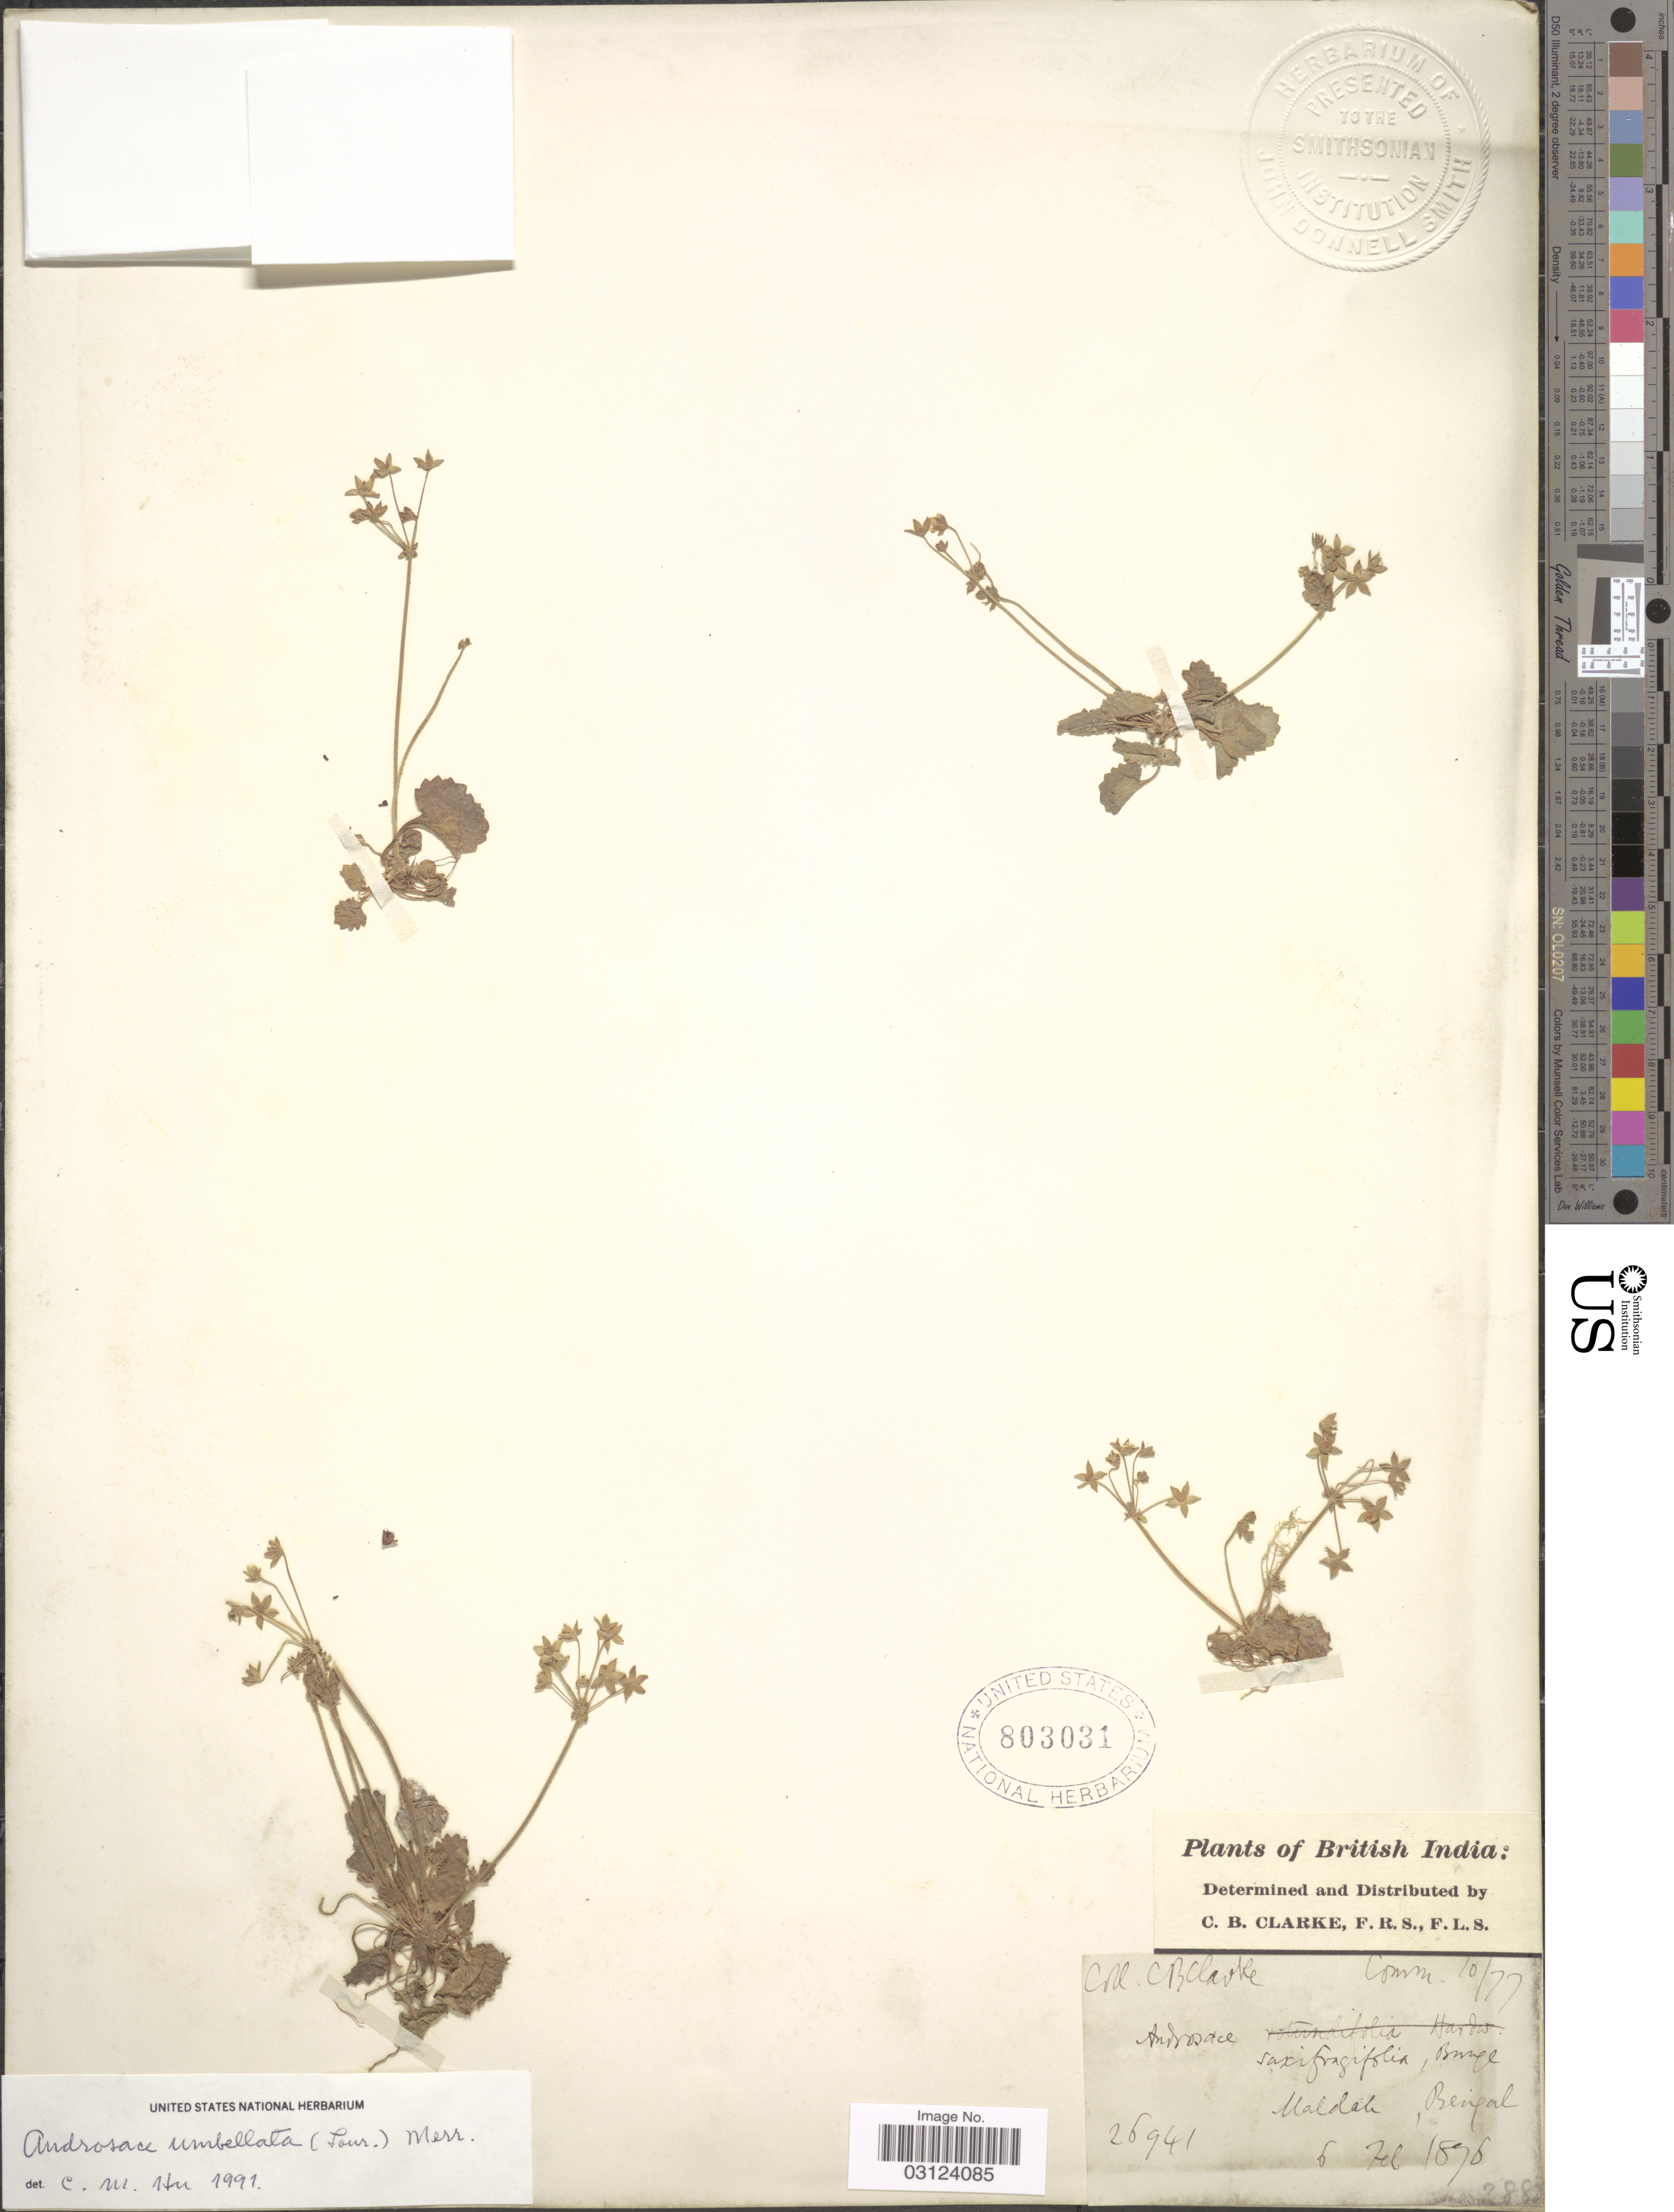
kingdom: Plantae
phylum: Tracheophyta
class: Magnoliopsida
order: Ericales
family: Primulaceae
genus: Androsace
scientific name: Androsace saxifragifolia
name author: Bunge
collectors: C. B. Clarke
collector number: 26941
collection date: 1896-02-06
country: India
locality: British India, Maldak, Bengal.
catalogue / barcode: US 803031